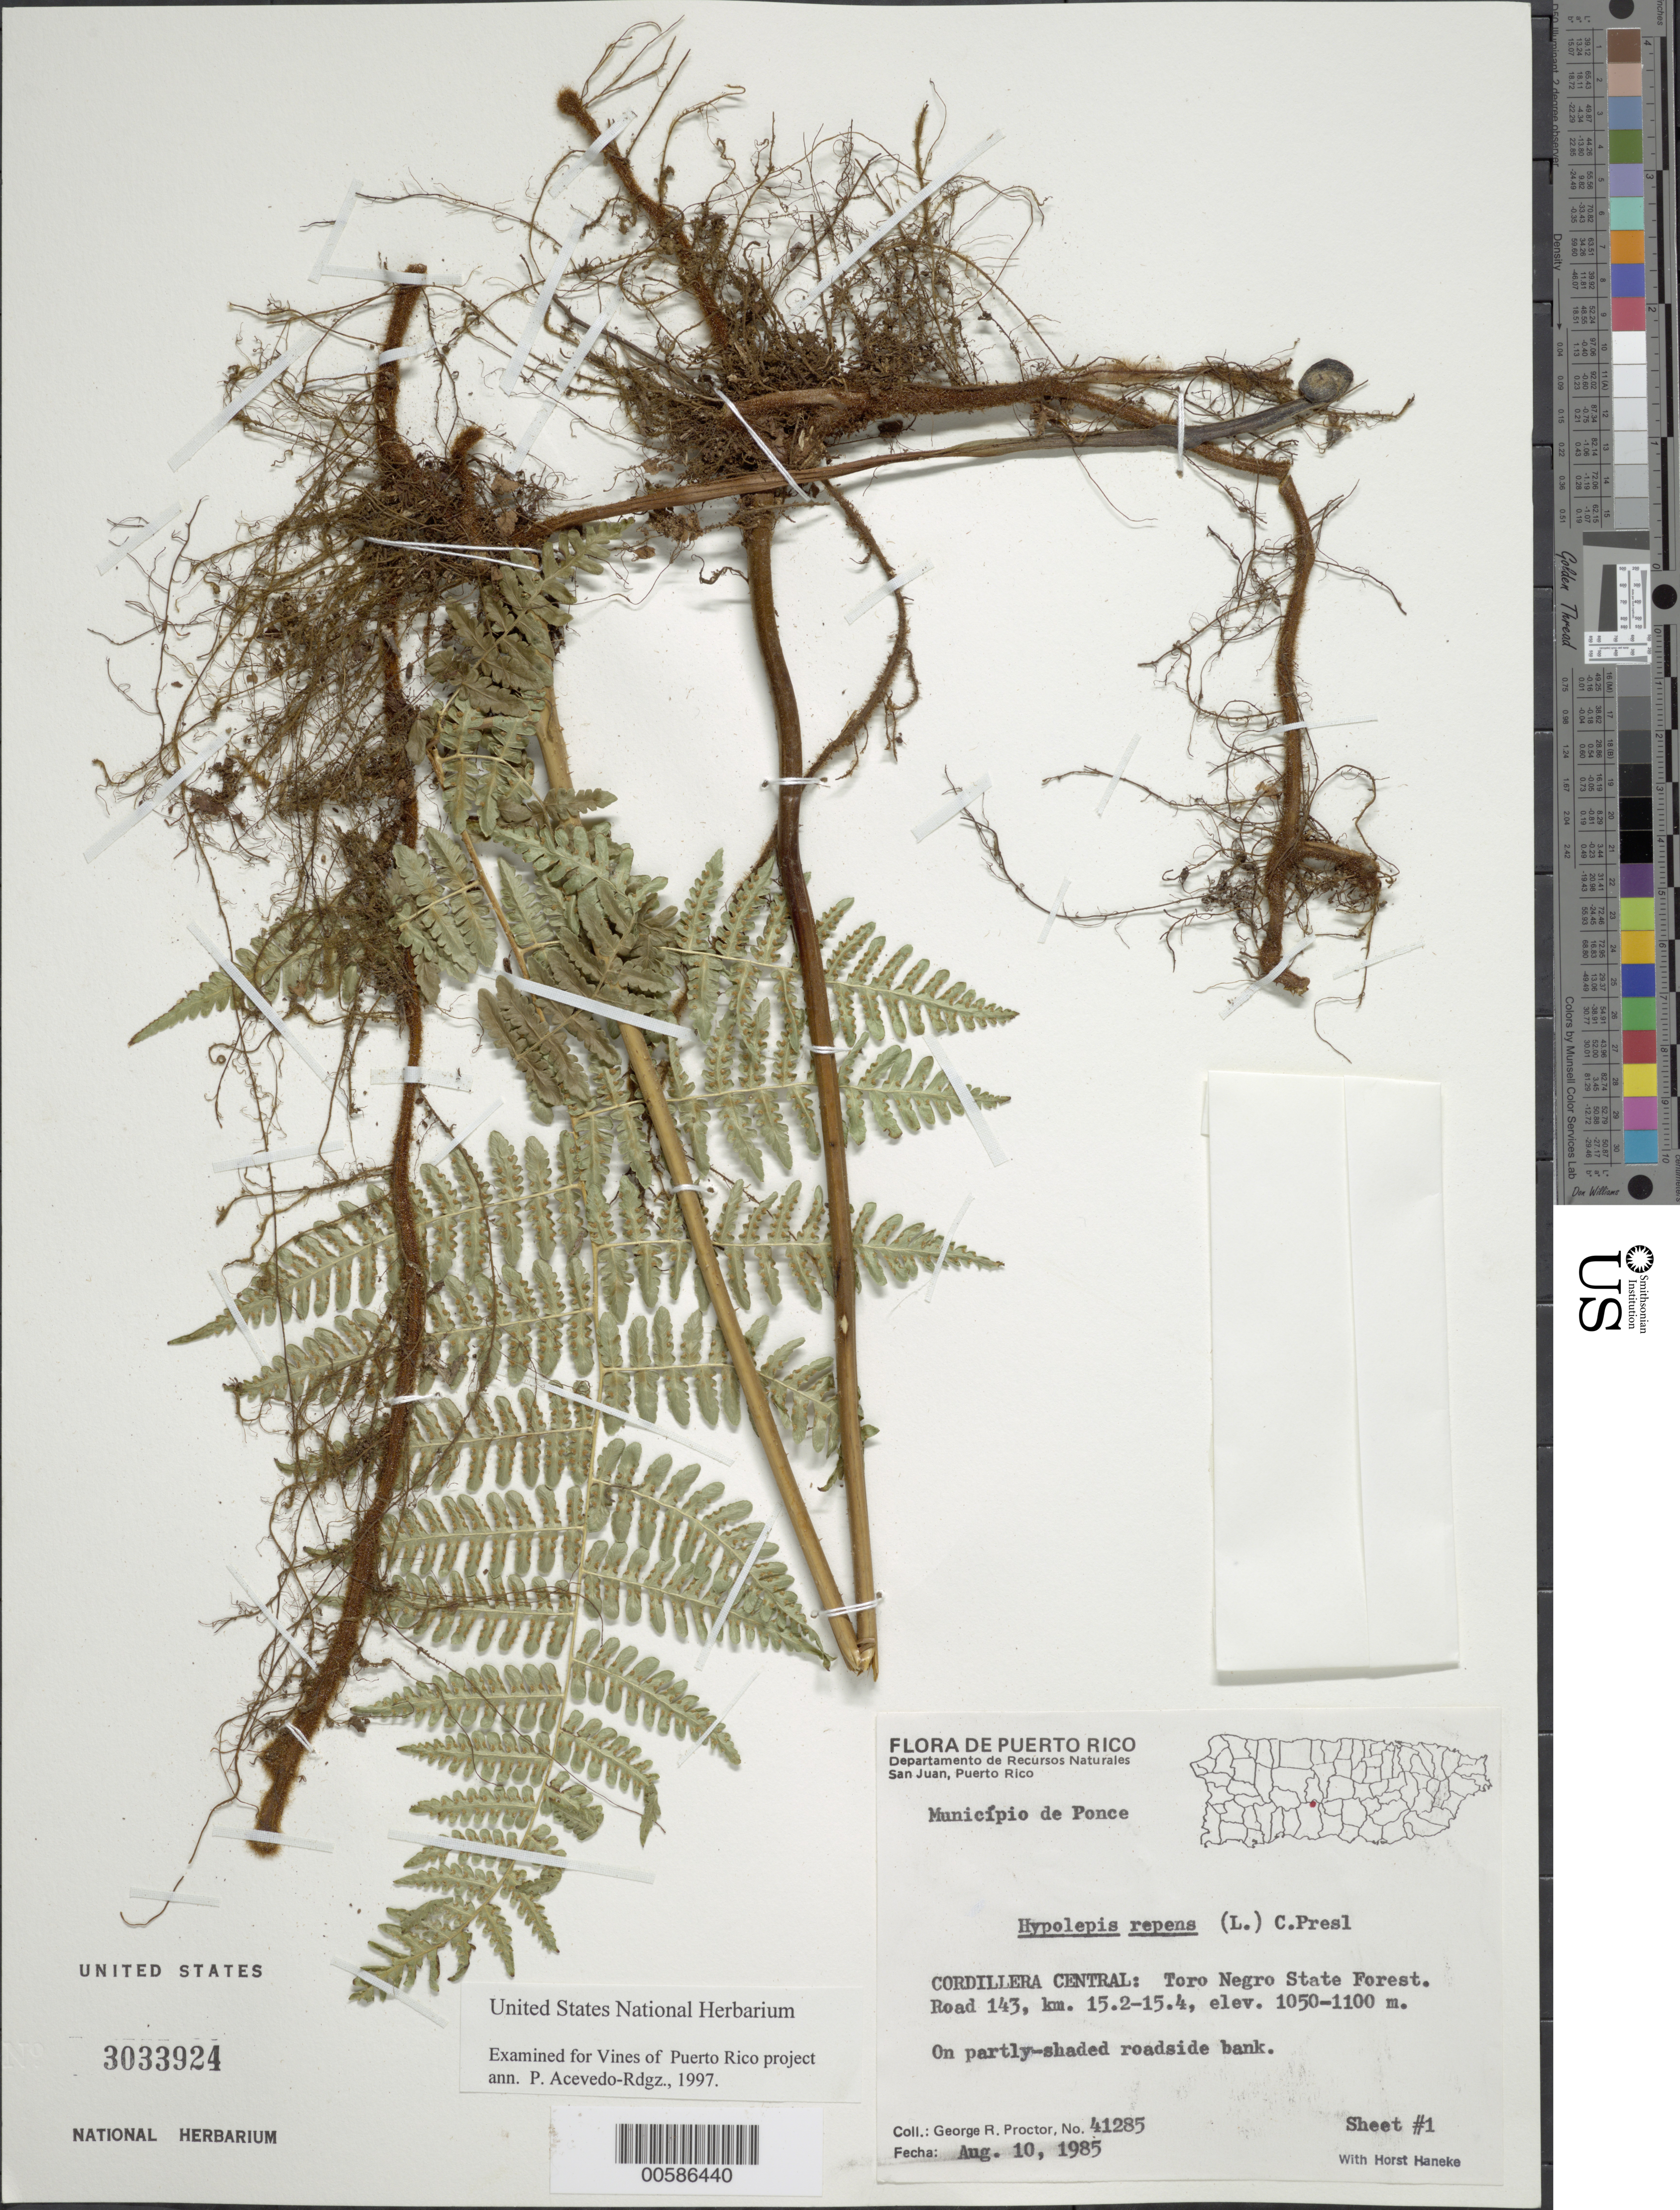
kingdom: Plantae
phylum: Tracheophyta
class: Polypodiopsida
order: Polypodiales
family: Dennstaedtiaceae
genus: Hypolepis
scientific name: Hypolepis repens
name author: (L.) C. Presl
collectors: G. R. Proctor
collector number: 41285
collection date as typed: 10 Aug 1985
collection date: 1985-08-10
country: Puerto Rico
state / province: Ponce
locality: Cordillera Central, Toro Negro State Forest, Road 143, KM 15.2-15.4.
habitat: On partly-shaded roadside bank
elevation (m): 1050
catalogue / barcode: US 3033924